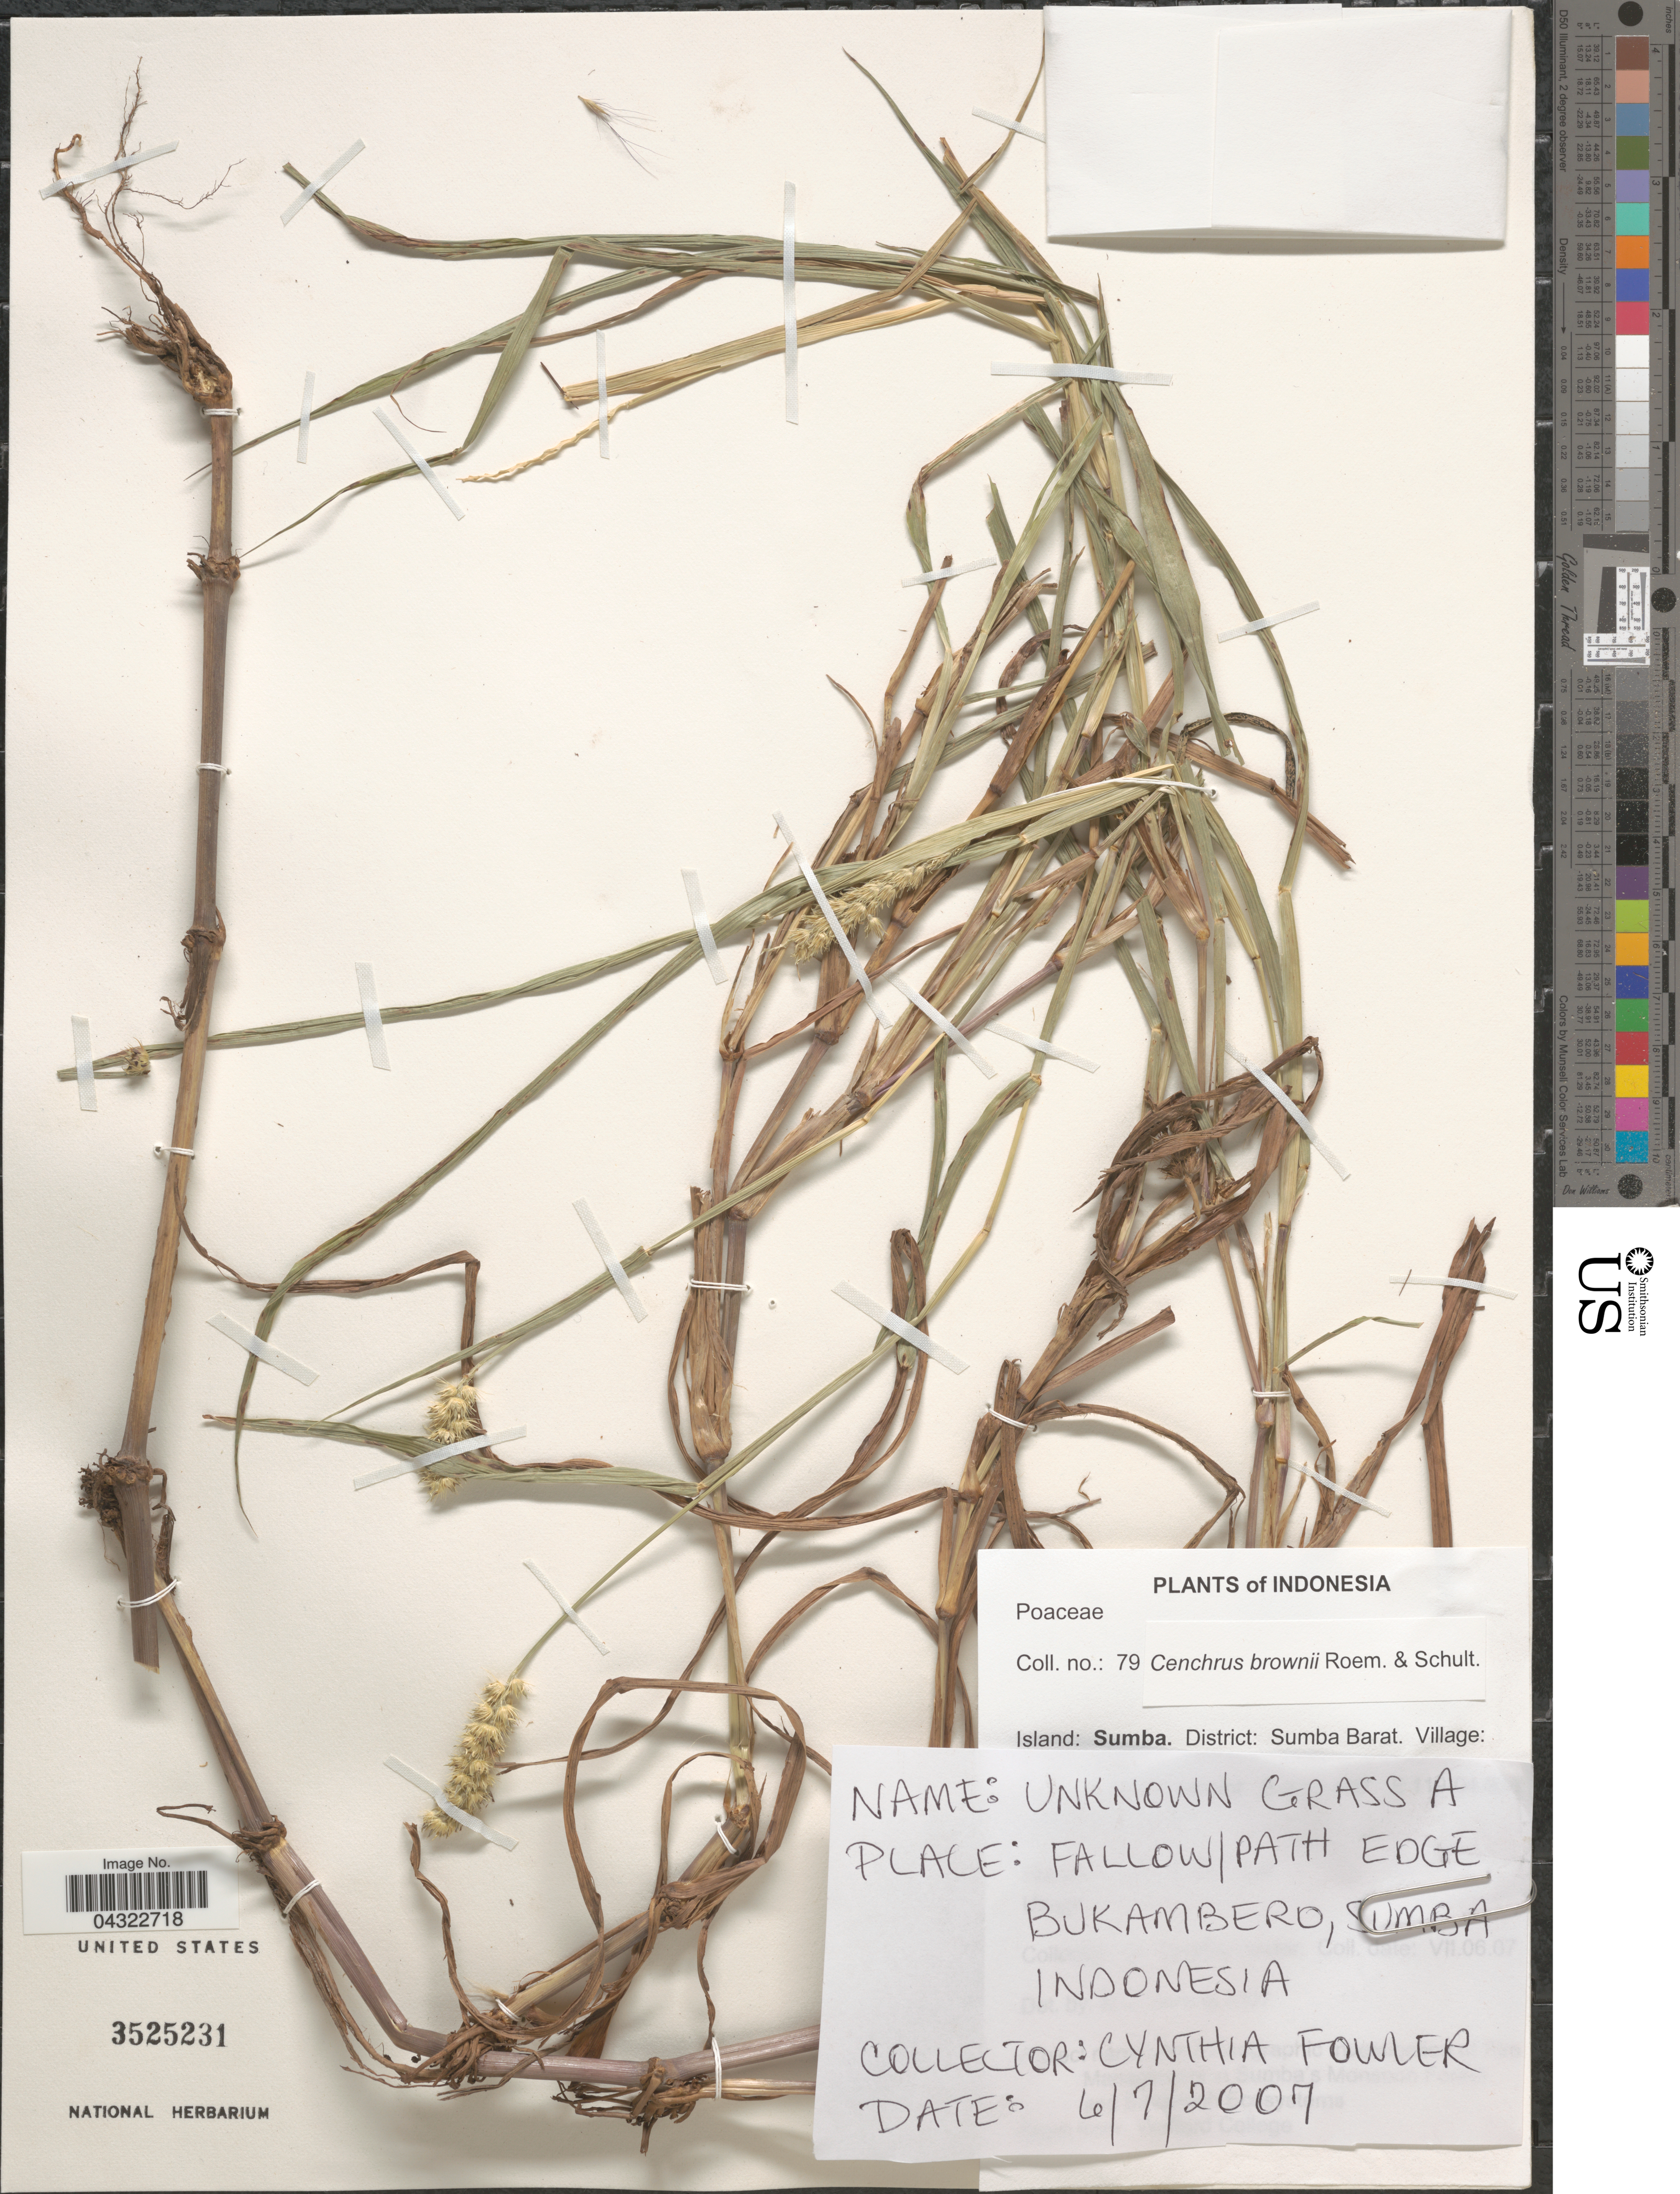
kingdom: Plantae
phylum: Tracheophyta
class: Liliopsida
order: Poales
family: Poaceae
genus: Cenchrus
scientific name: Cenchrus brownii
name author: Roem. & Schult.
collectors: C. Fowler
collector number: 79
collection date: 2007-07-06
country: Indonesia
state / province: Nusa Tenggara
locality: Island: Sumba. District: Sumba Barat. Village: [illegible text]. Fallow/path edge. Bukambero. Sumba.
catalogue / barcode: US 3525231